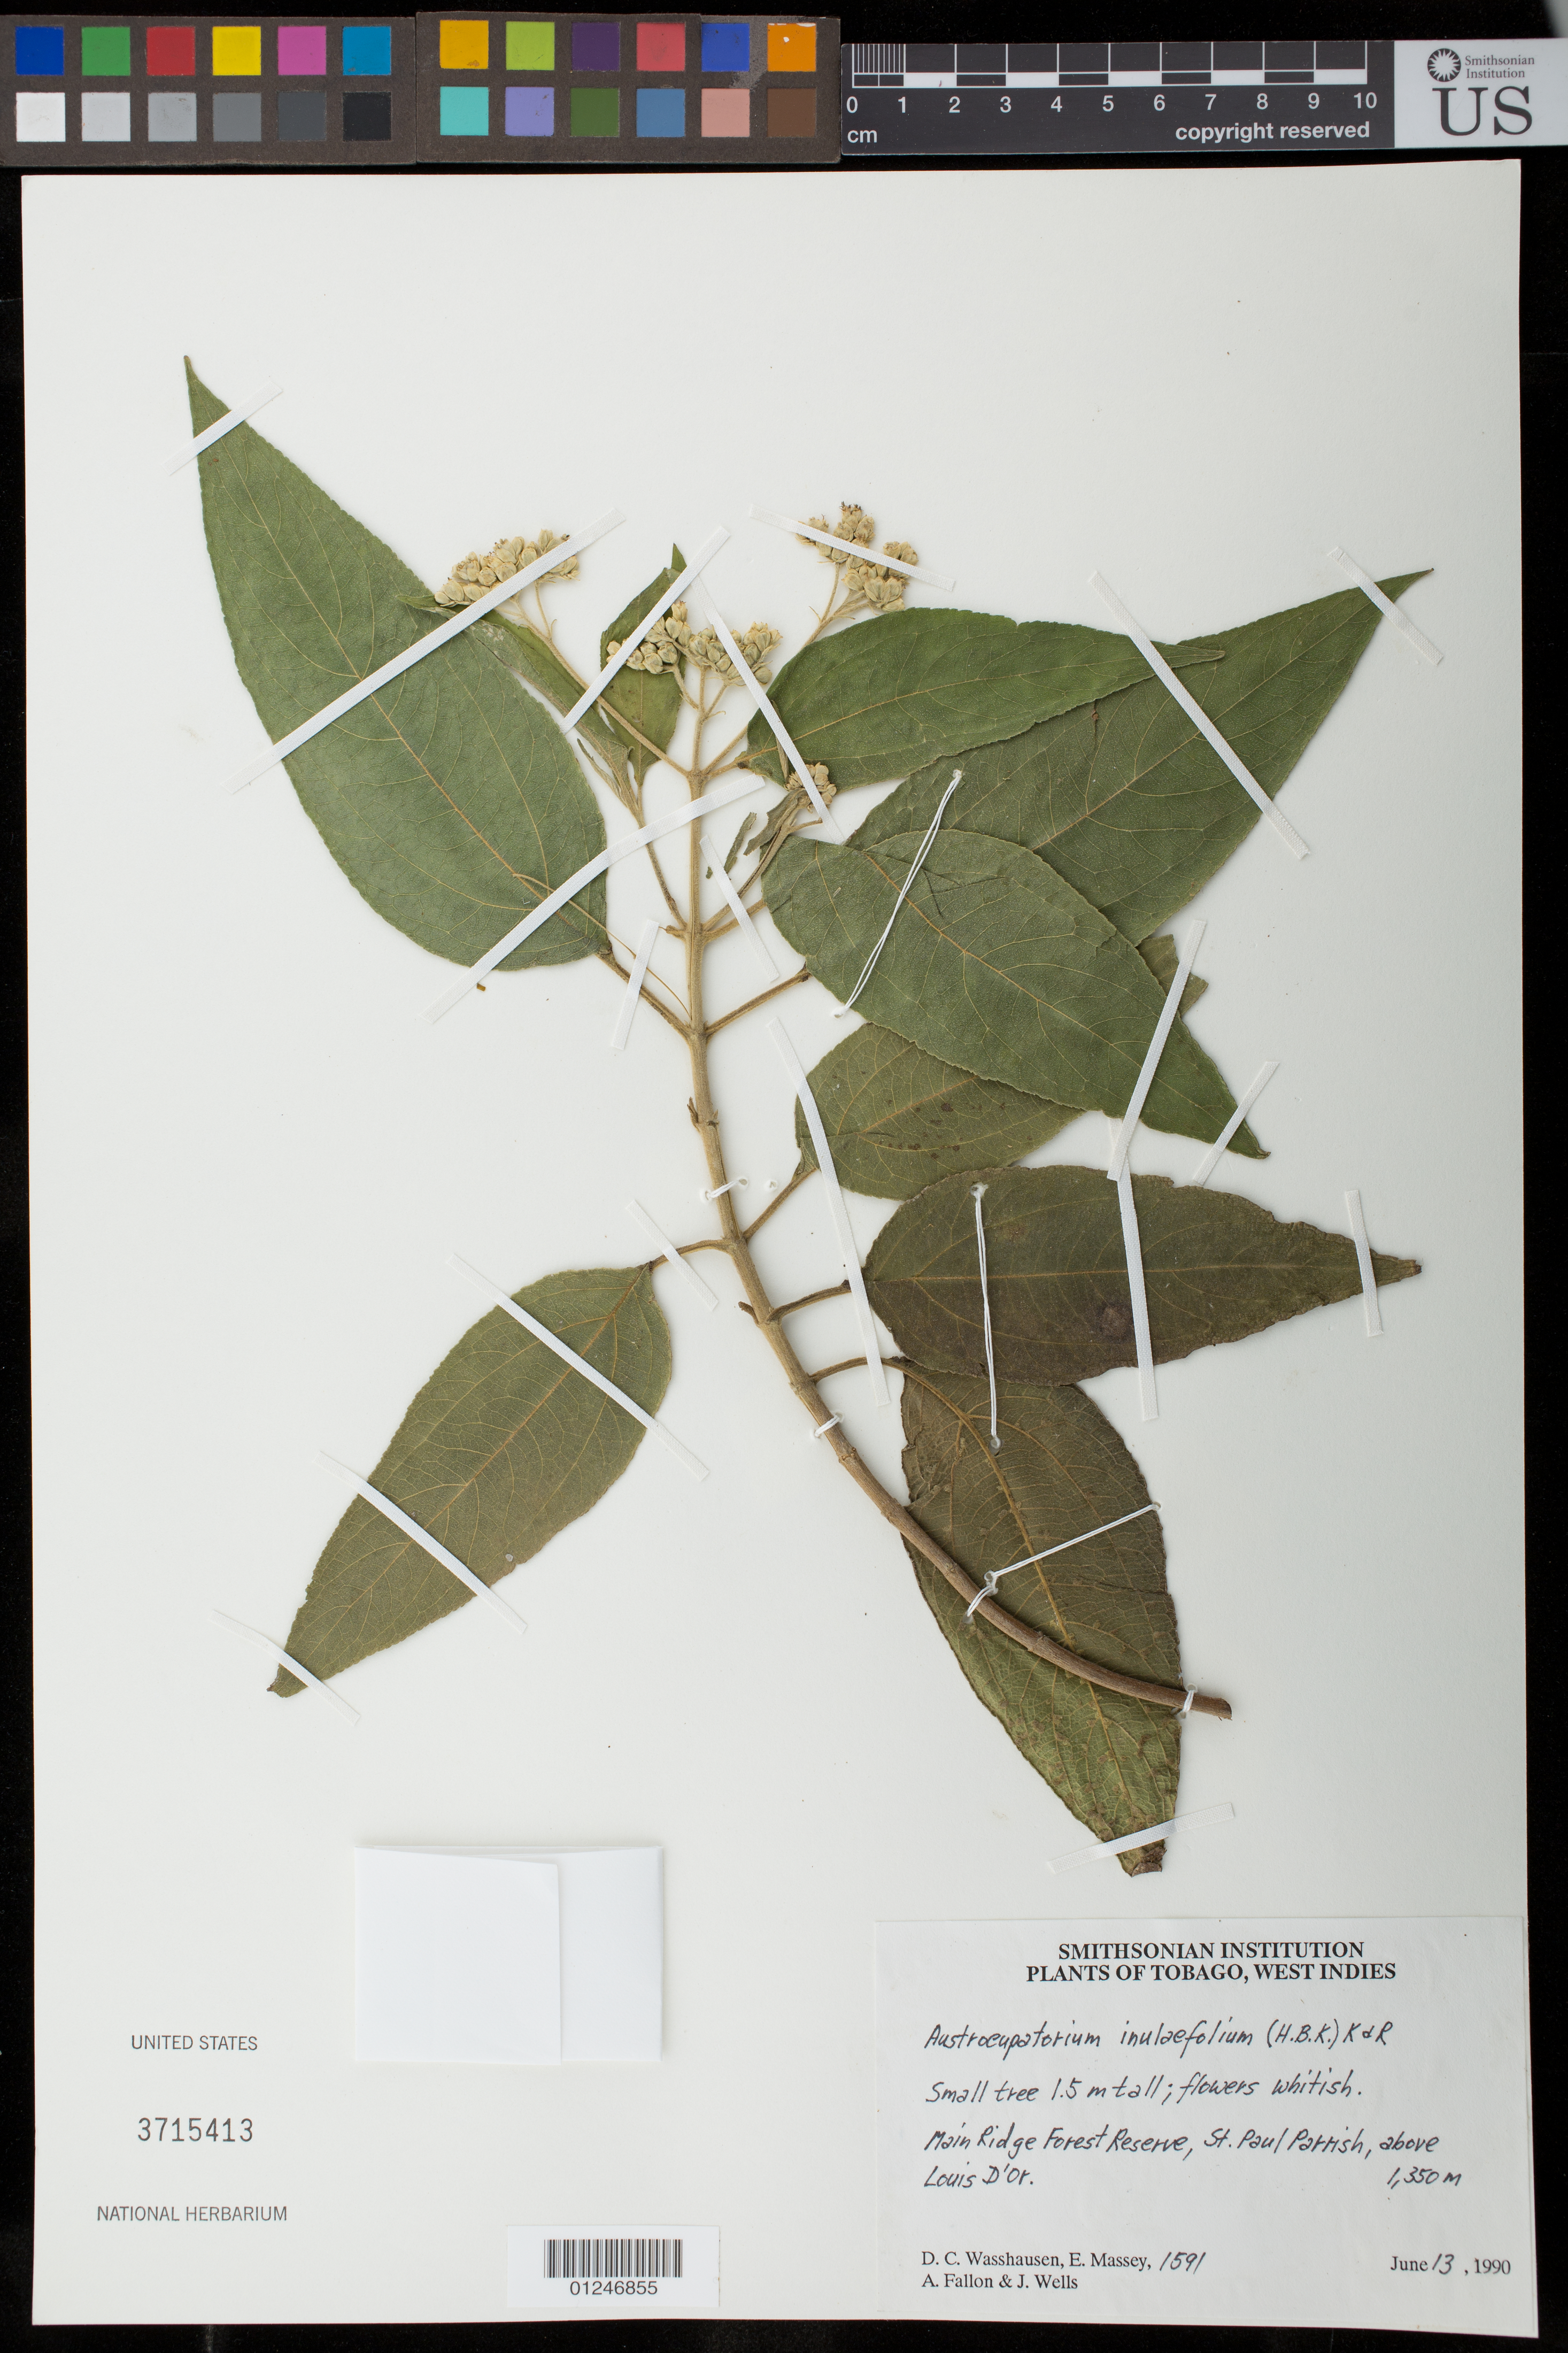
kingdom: Plantae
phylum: Tracheophyta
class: Magnoliopsida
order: Asterales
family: Asteraceae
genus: Austroeupatorium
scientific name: Austroeupatorium inulaefolium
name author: (Kunth) R.M. King & H. Rob.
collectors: D. C. Wasshausen, E. Massey, A. Fallon & J. Wells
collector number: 1591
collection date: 1990-06-13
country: Trinidad and Tobago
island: Tobago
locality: St. John Parrish; Main Ridge above Louis D'or.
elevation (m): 1350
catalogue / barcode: US 3715416